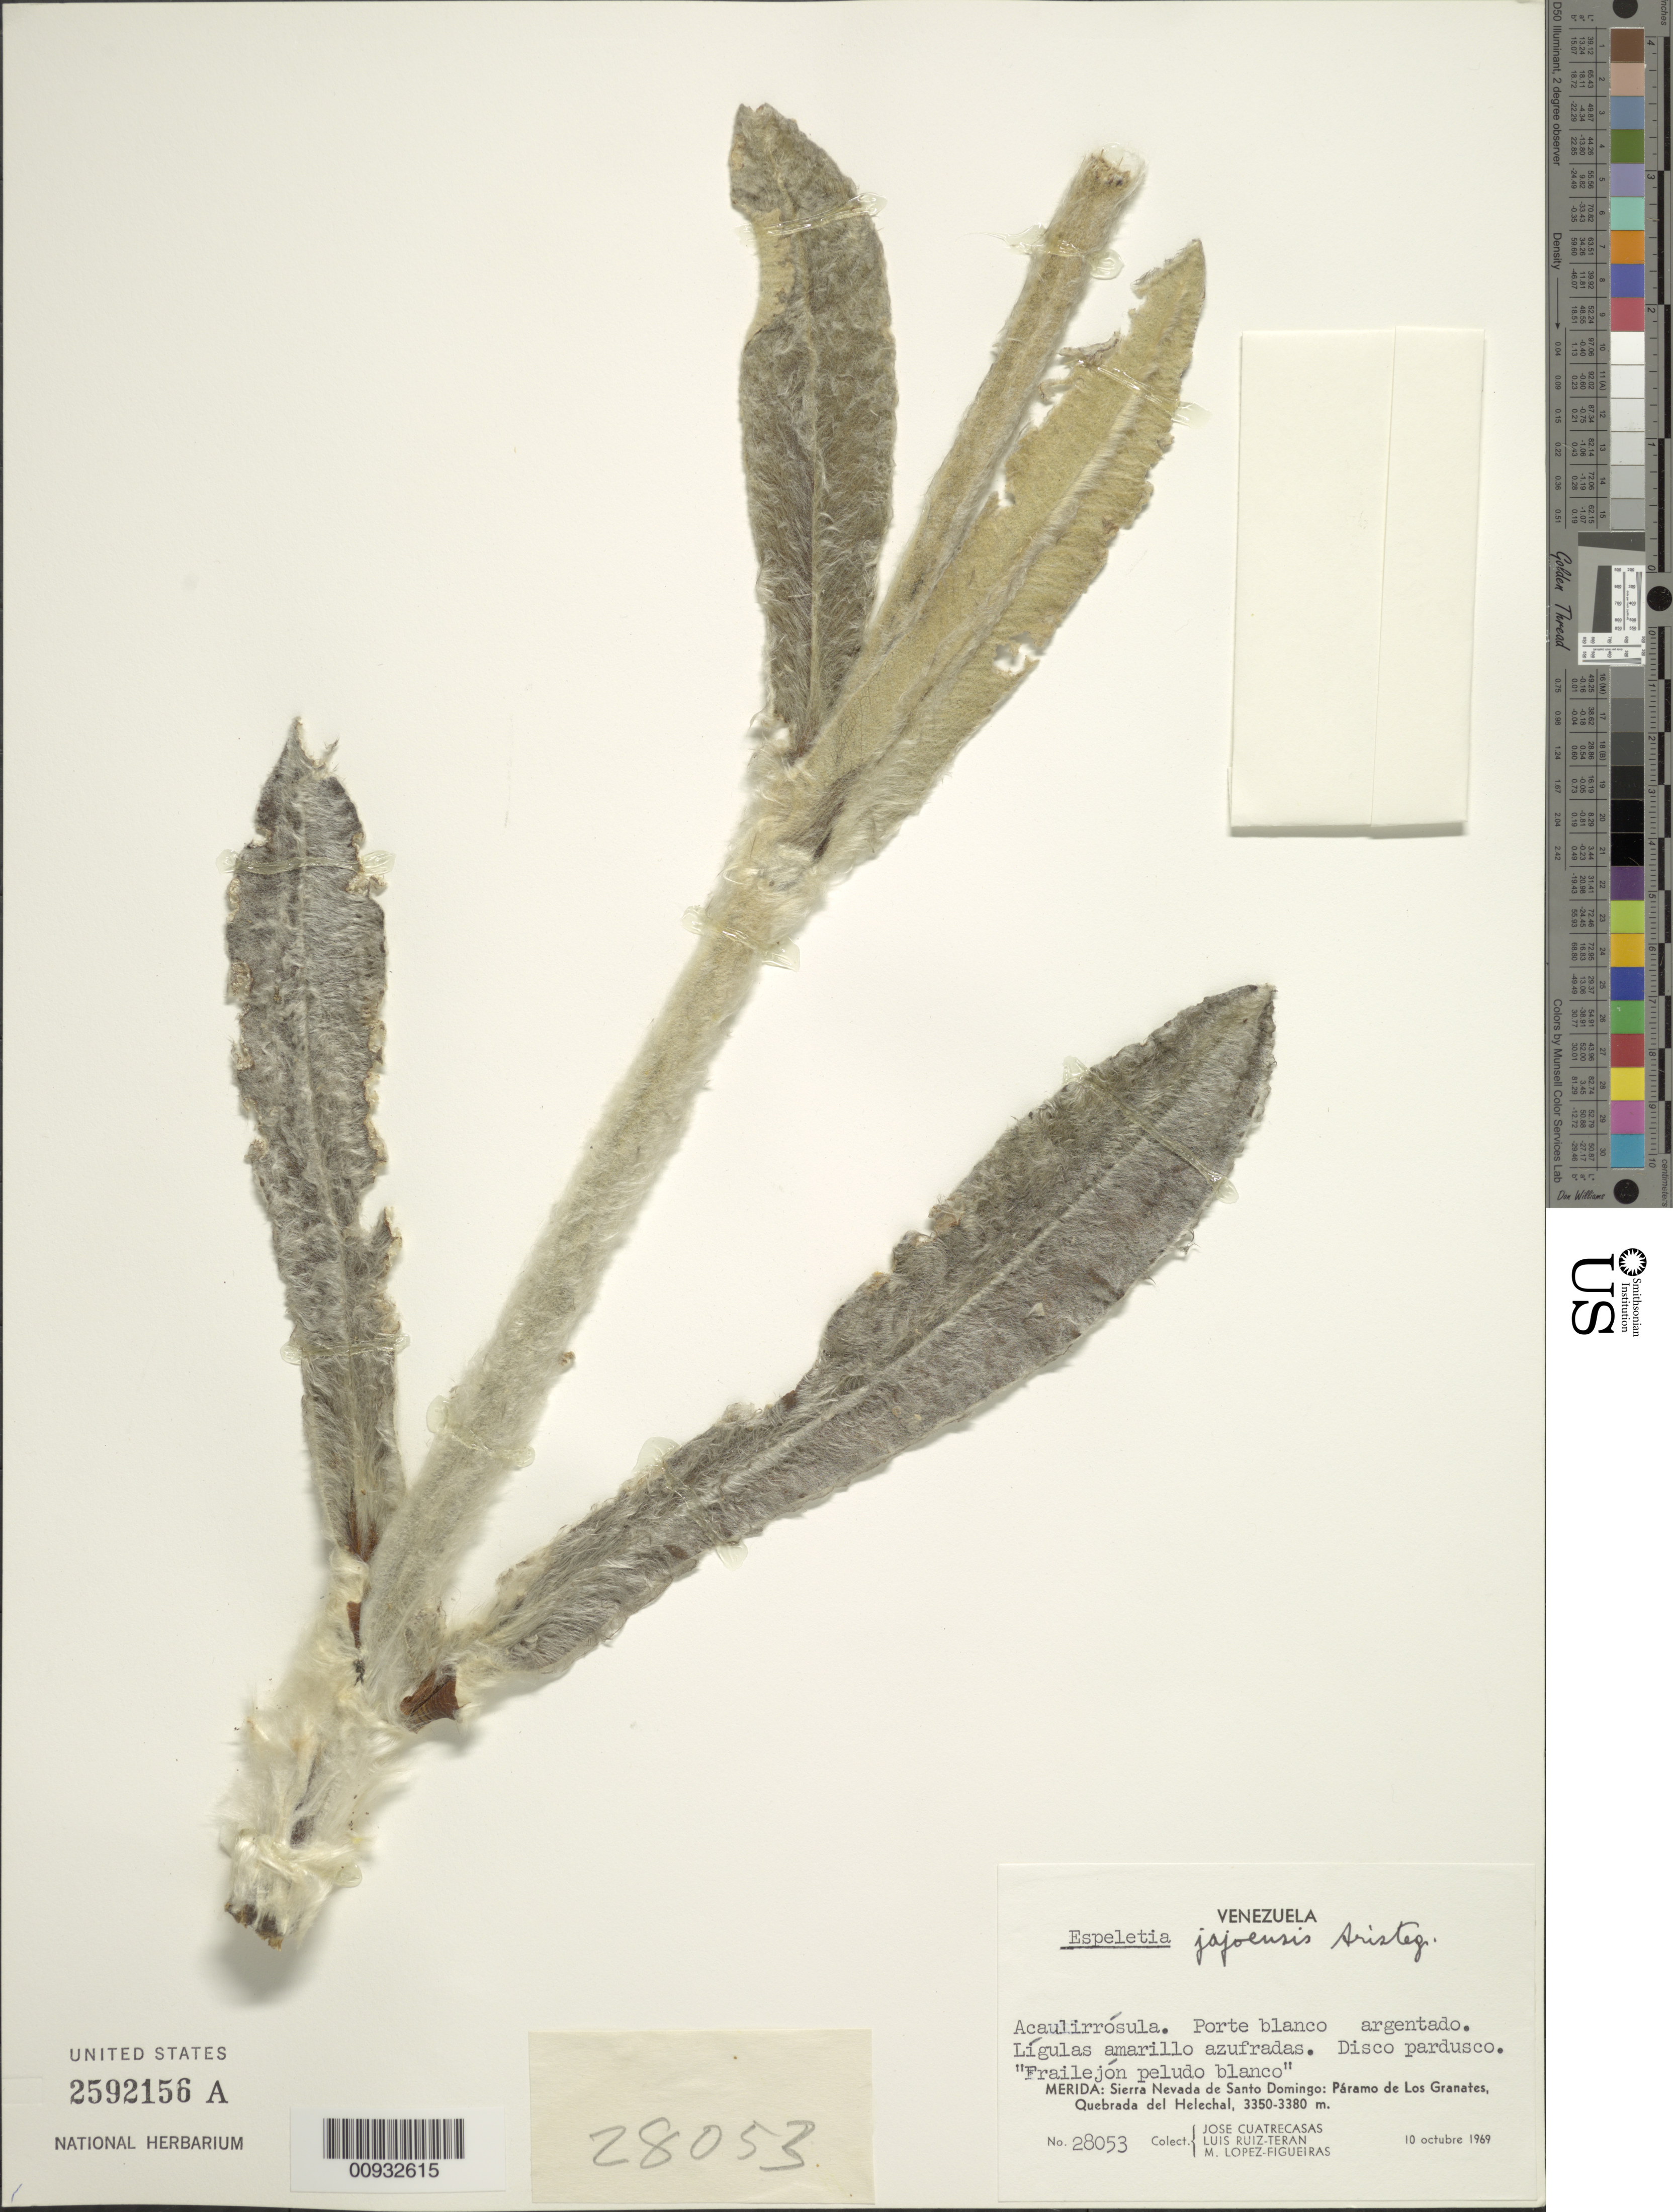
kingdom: Plantae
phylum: Tracheophyta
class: Magnoliopsida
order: Asterales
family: Asteraceae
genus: Espeletia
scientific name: Espeletia jajoensis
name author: Aristeg.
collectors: J. Cuatrecasas, L. E. Ruíz-Terán & M. López Figueiras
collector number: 28053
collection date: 1969-10-10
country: Venezuela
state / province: Mérida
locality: Sierra Nevada de Santo Domingo, Paramo de Los Granates: Loma de Paja, Quebrada Azul.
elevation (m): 3350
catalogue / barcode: US 2592156A